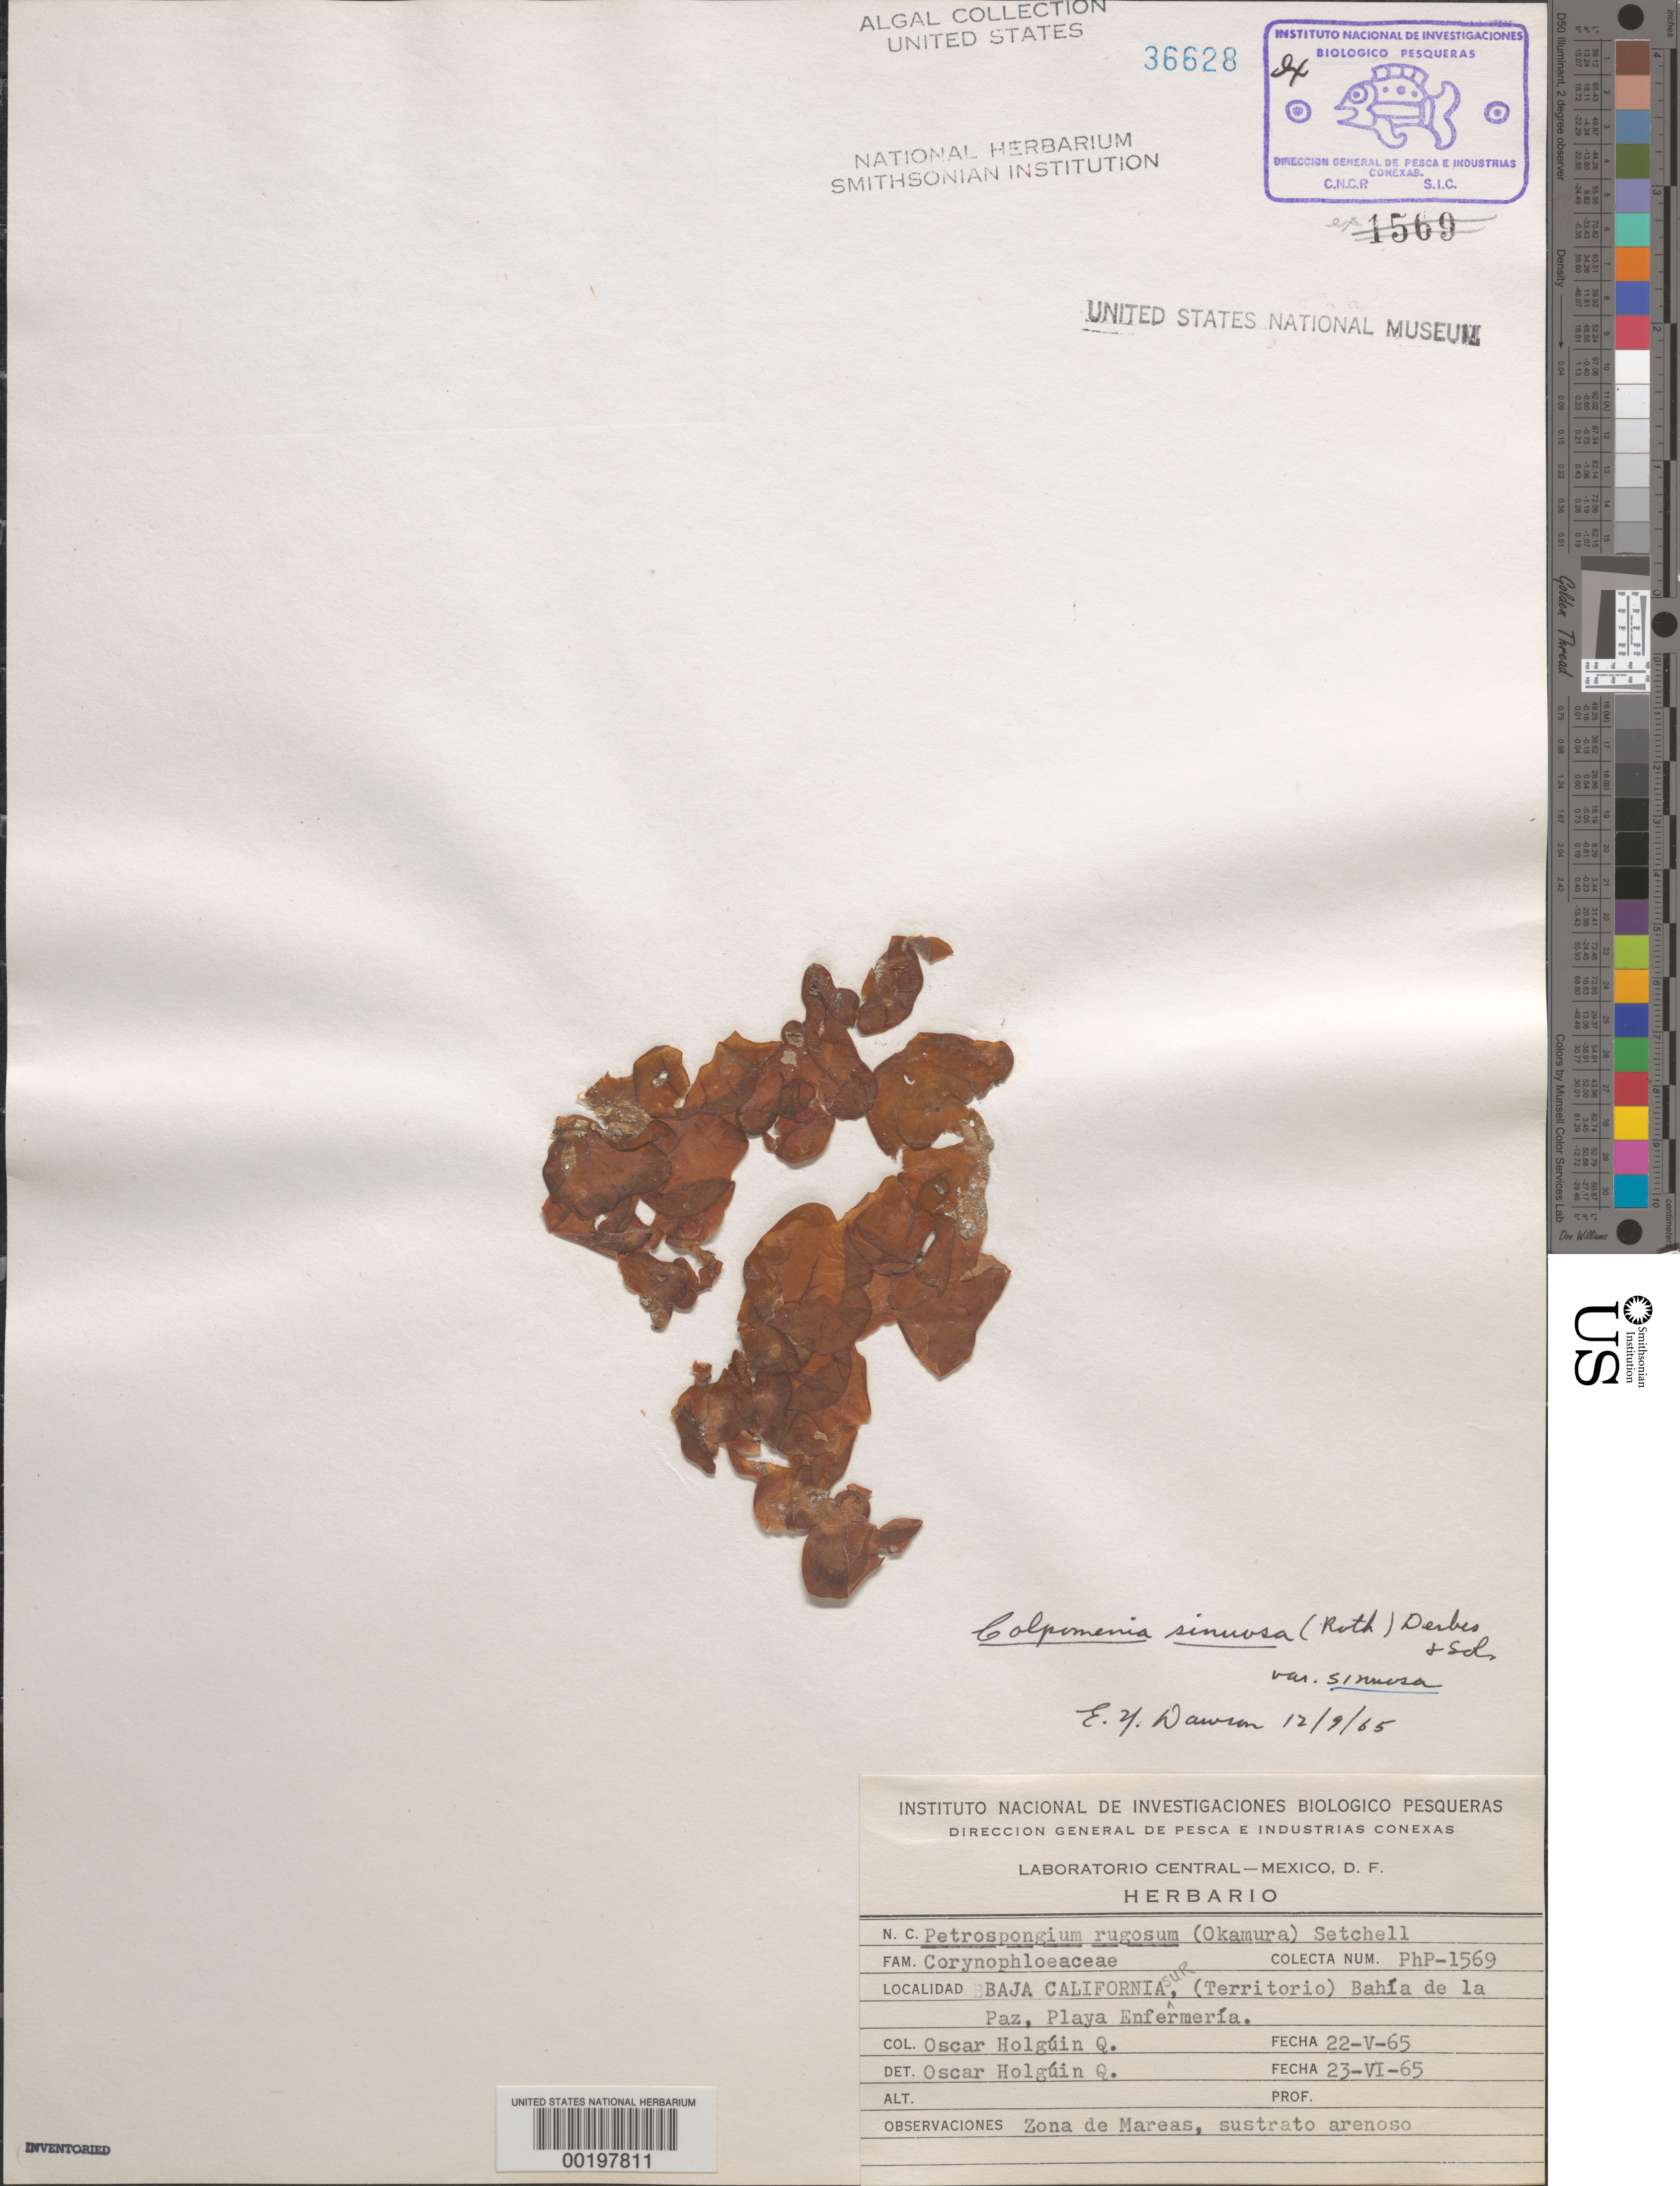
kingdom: Chromista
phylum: Ochrophyta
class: Phaeophyceae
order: Scytosiphonales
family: Scytosiphonaceae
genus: Colpomenia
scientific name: Colpomenia sinuosa var. sinuosa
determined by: Dawson, E. Y.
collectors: O. Holguin Q.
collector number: Php-1569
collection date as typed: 22 May 1965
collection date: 1965-05-22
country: Mexico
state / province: Baja California Sur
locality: Playa Enfermeria, Bahia de La Paz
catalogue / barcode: US 36628